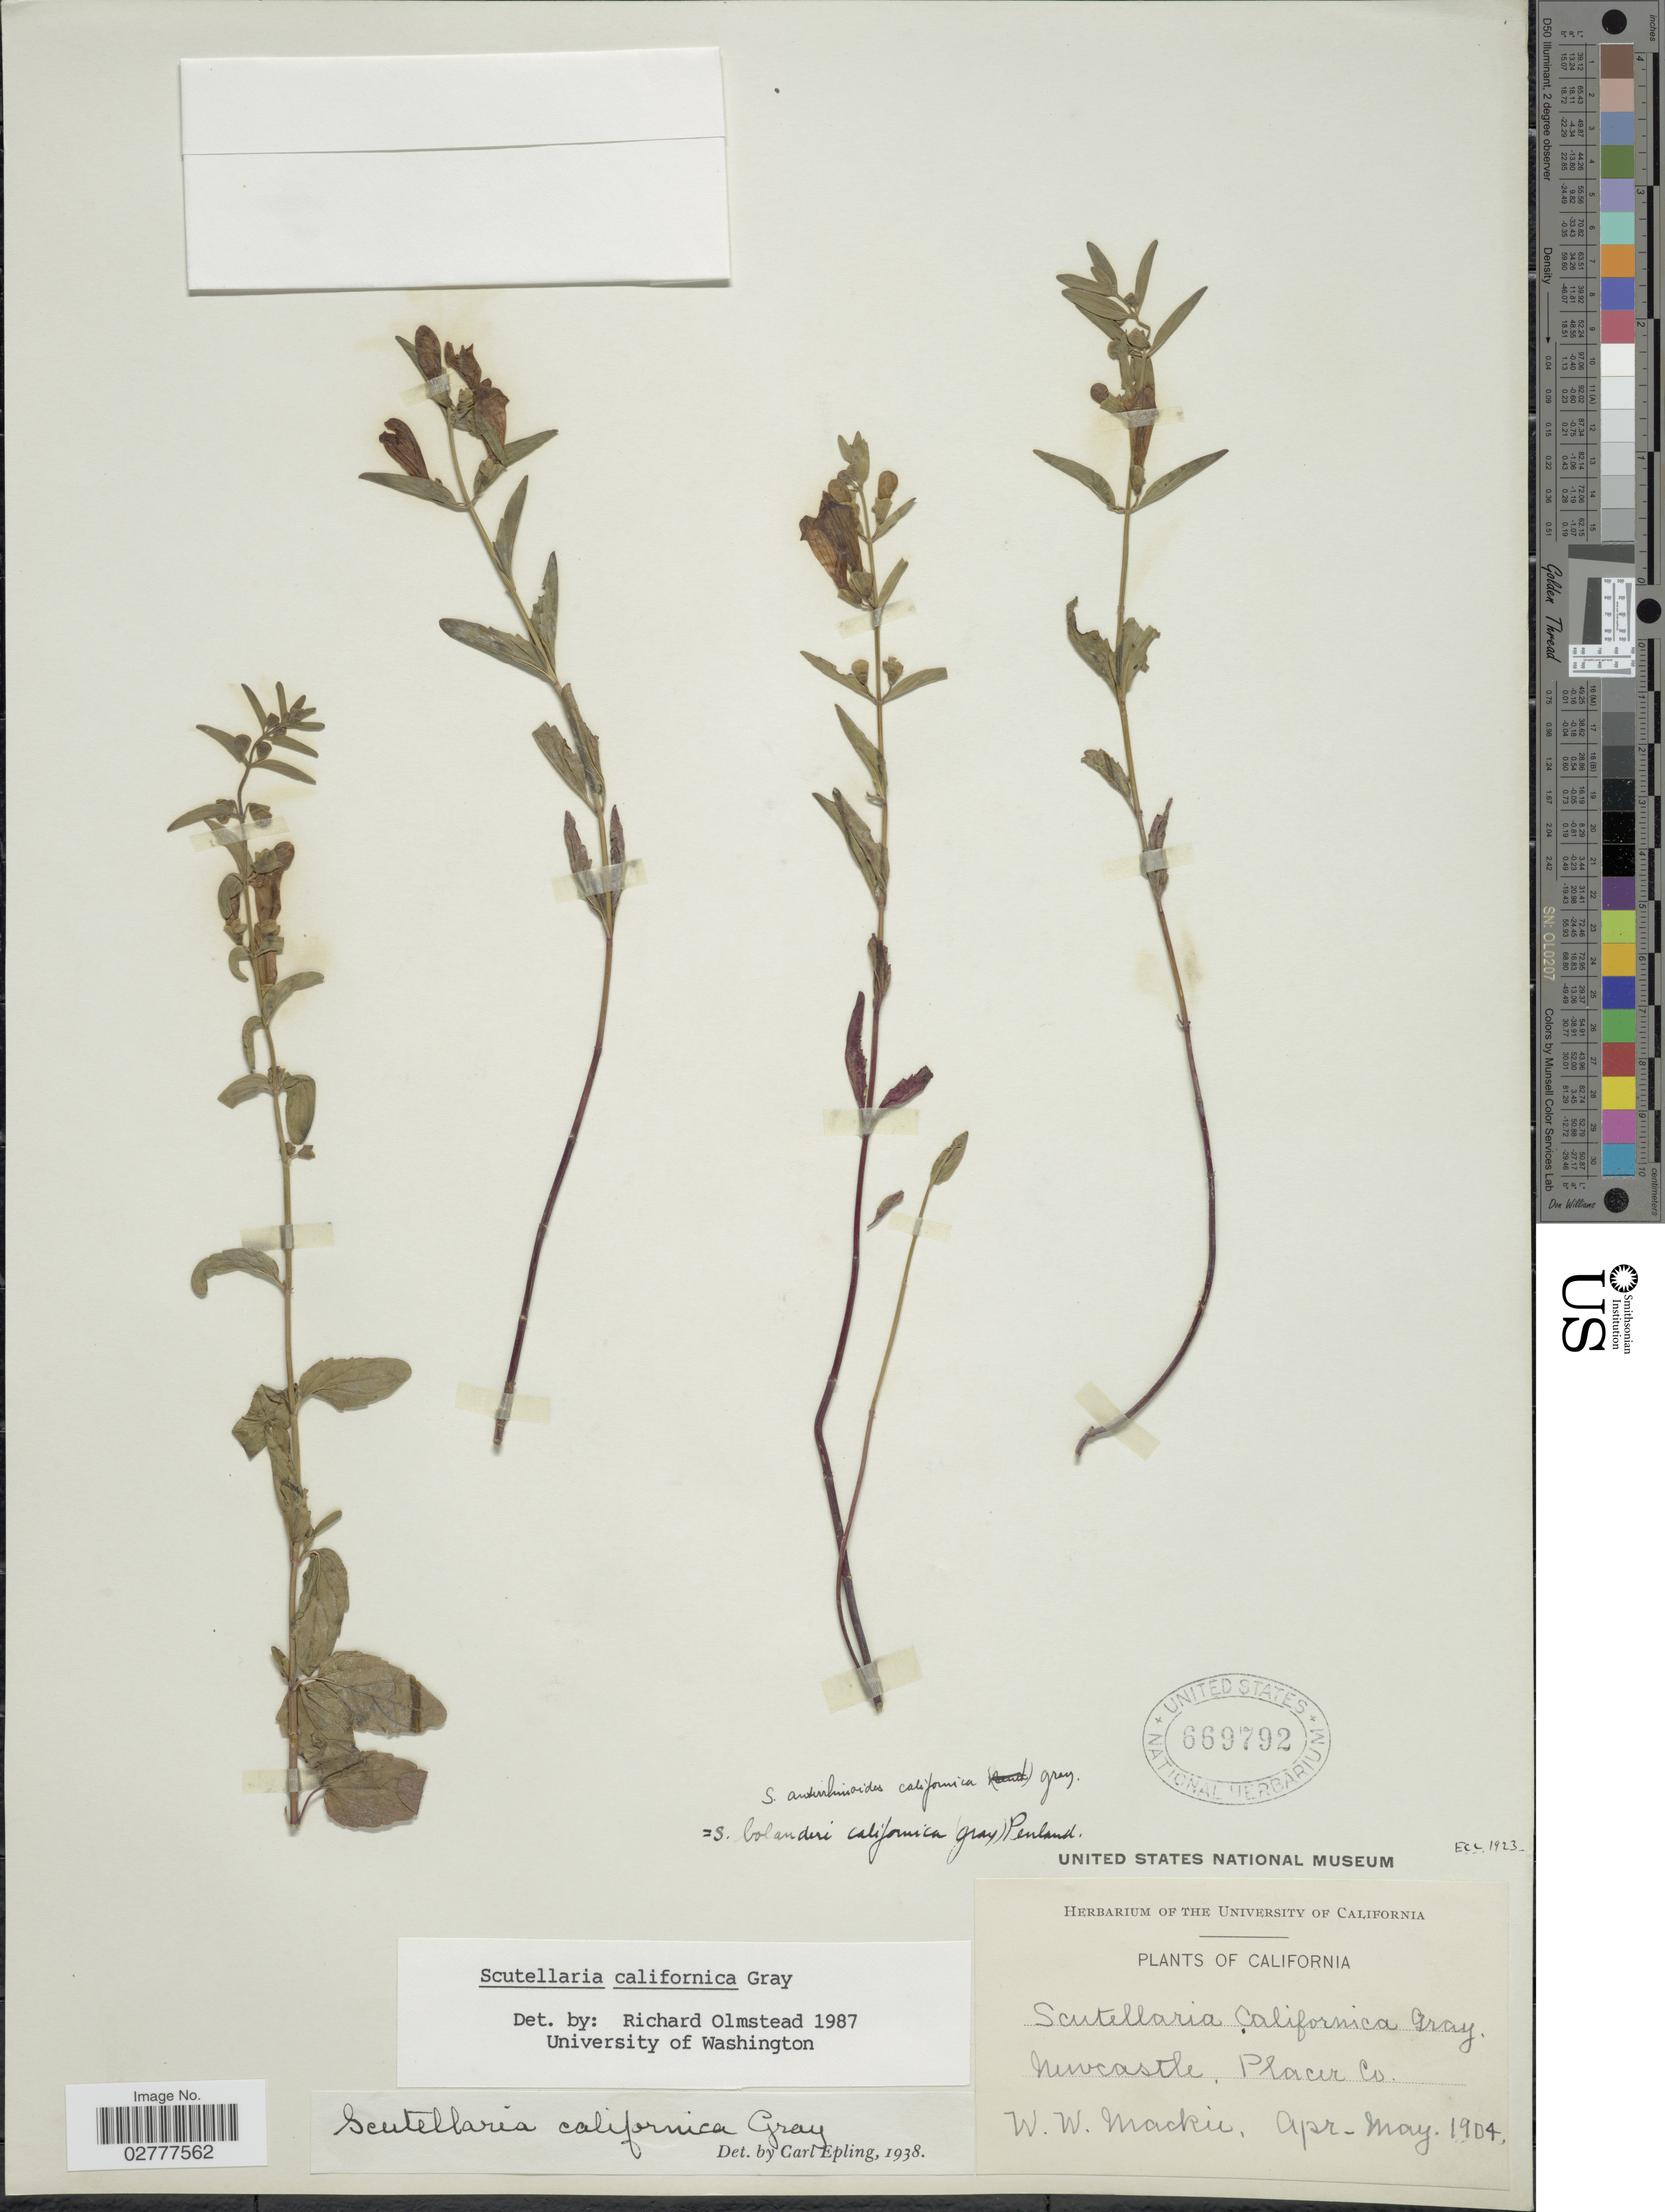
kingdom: Plantae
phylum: Tracheophyta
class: Magnoliopsida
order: Lamiales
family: Lamiaceae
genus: Scutellaria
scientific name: Scutellaria californica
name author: A. Gray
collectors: W. Mackie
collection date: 1904-04/1904-05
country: United States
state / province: California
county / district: Placer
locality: Newcastle, Placer Co.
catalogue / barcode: US 669792